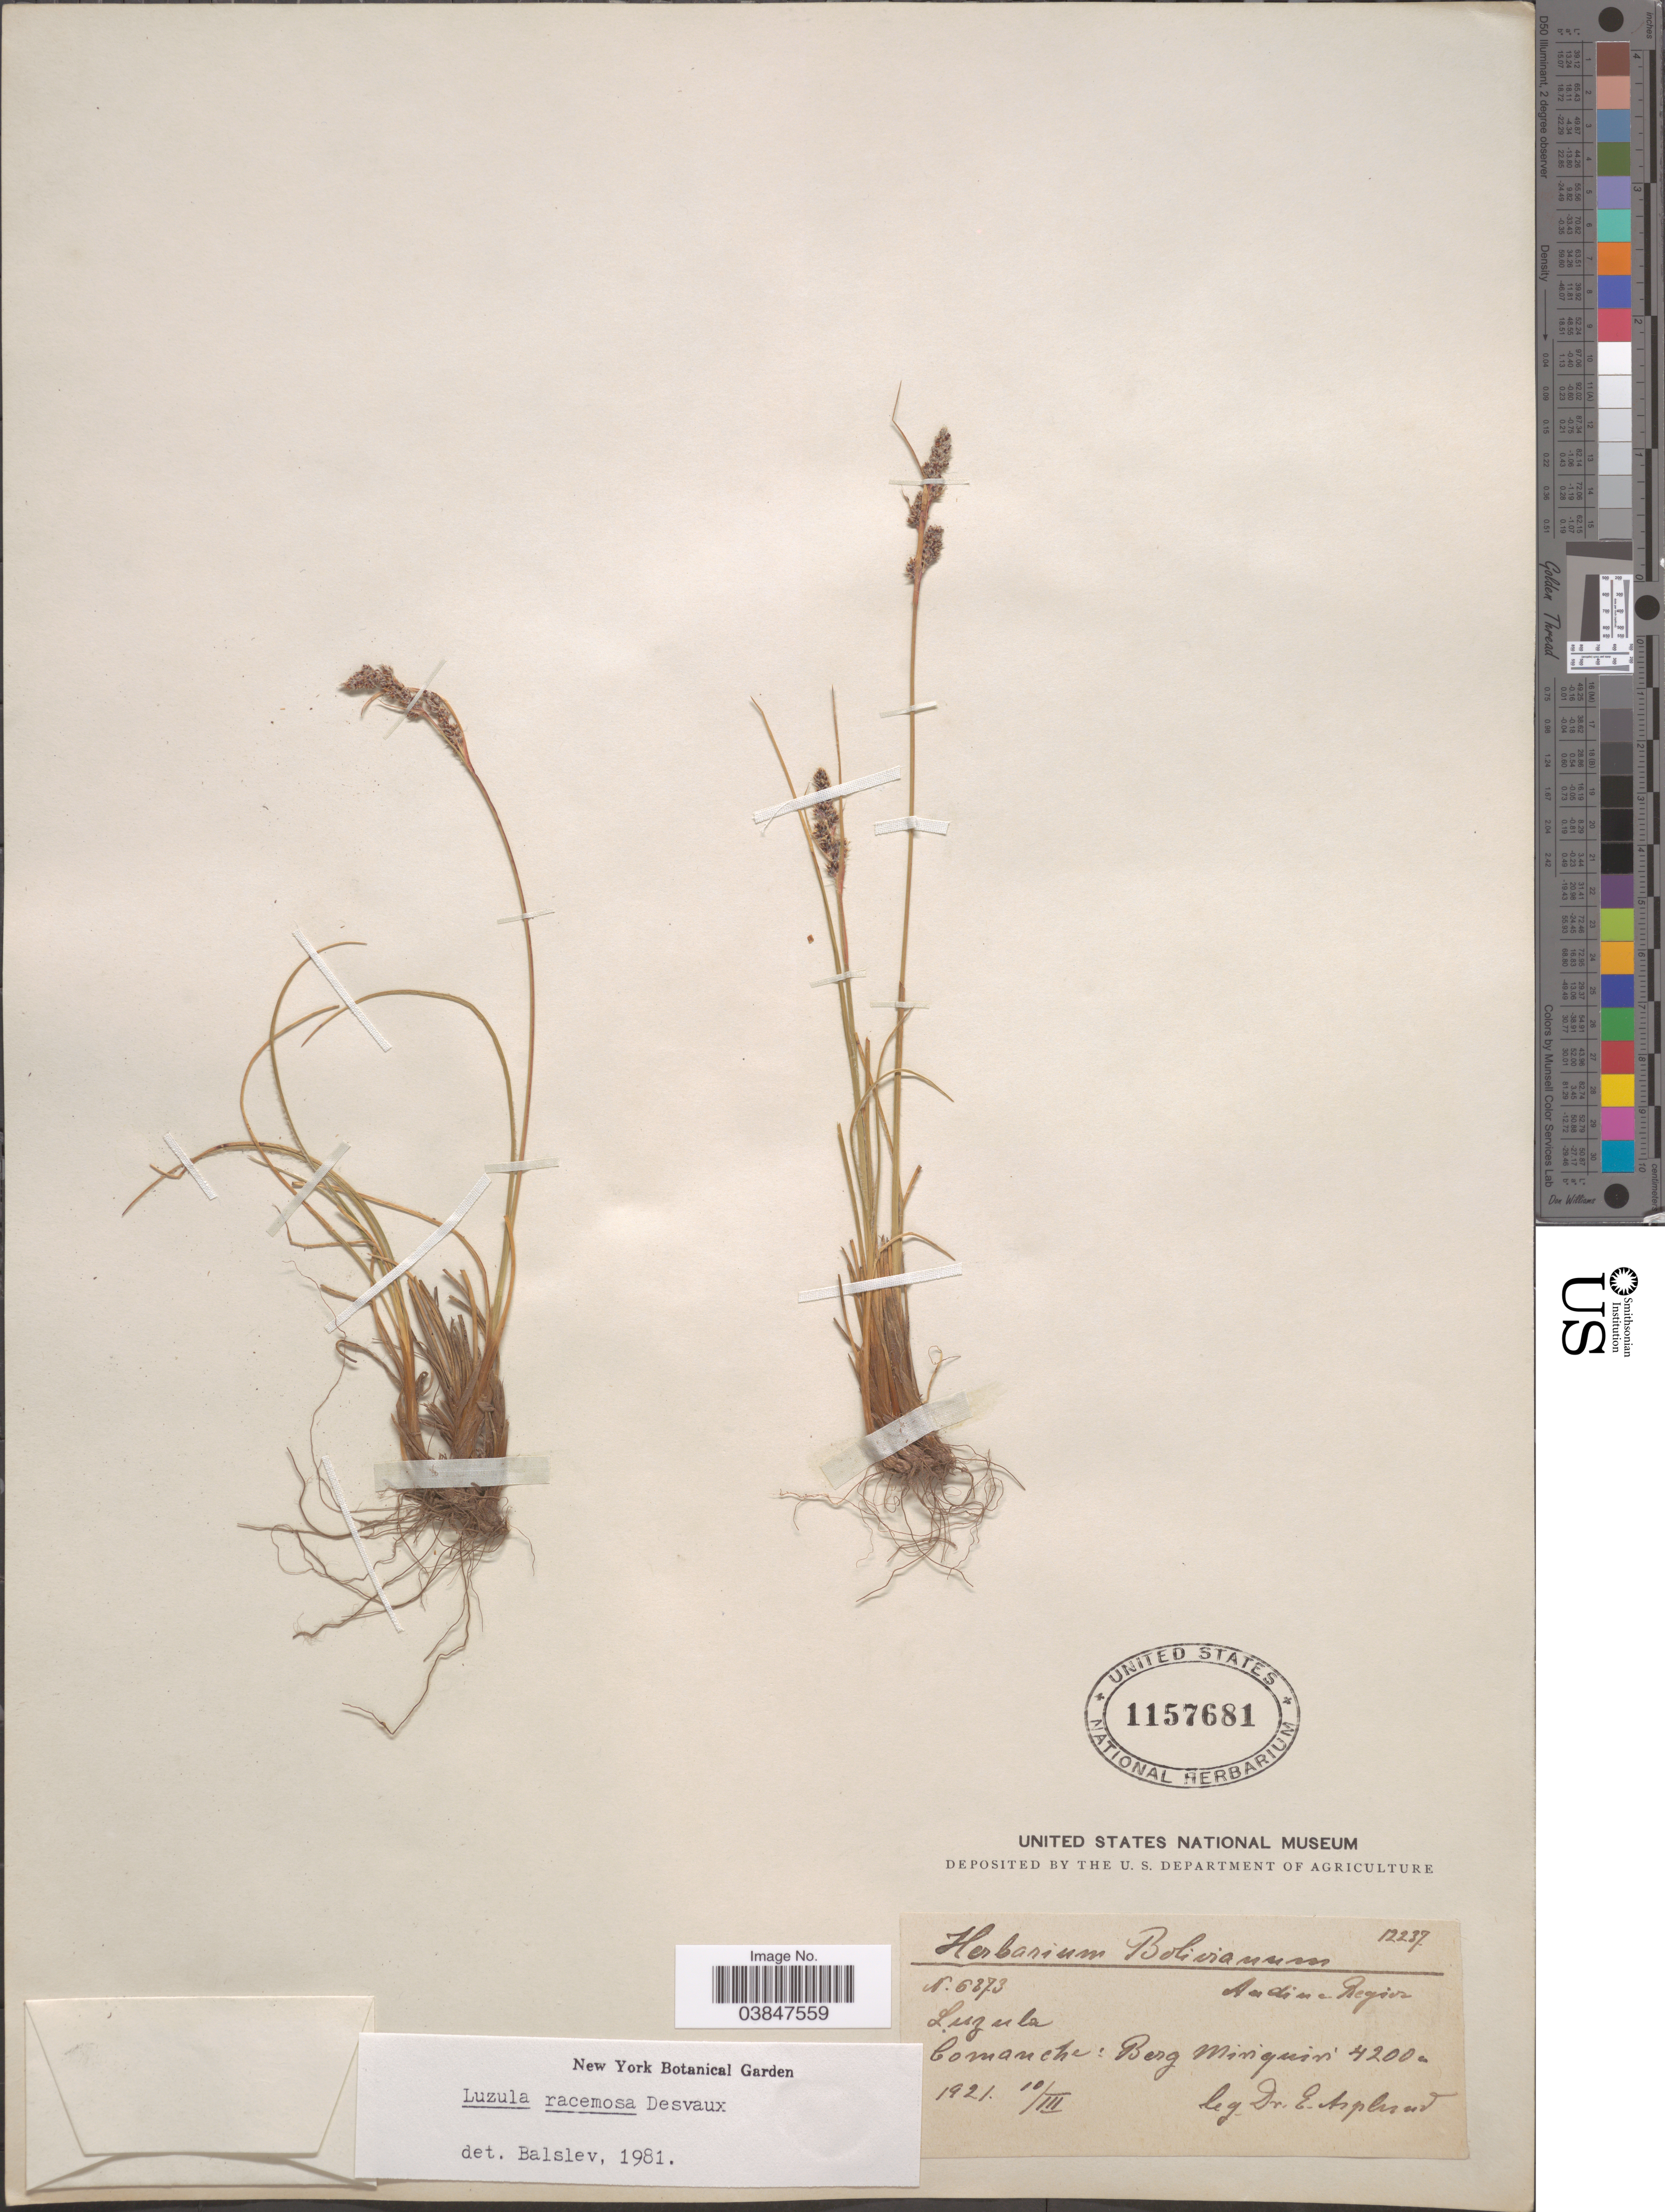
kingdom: Plantae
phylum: Tracheophyta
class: Liliopsida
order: Poales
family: Juncaceae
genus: Luzula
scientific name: Luzula racemosa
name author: Desv.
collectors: E. Asplund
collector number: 6373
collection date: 1921-03-10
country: Bolivia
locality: Andina Region. Comanche: Berg Minquin.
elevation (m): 4200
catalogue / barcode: US 1157681